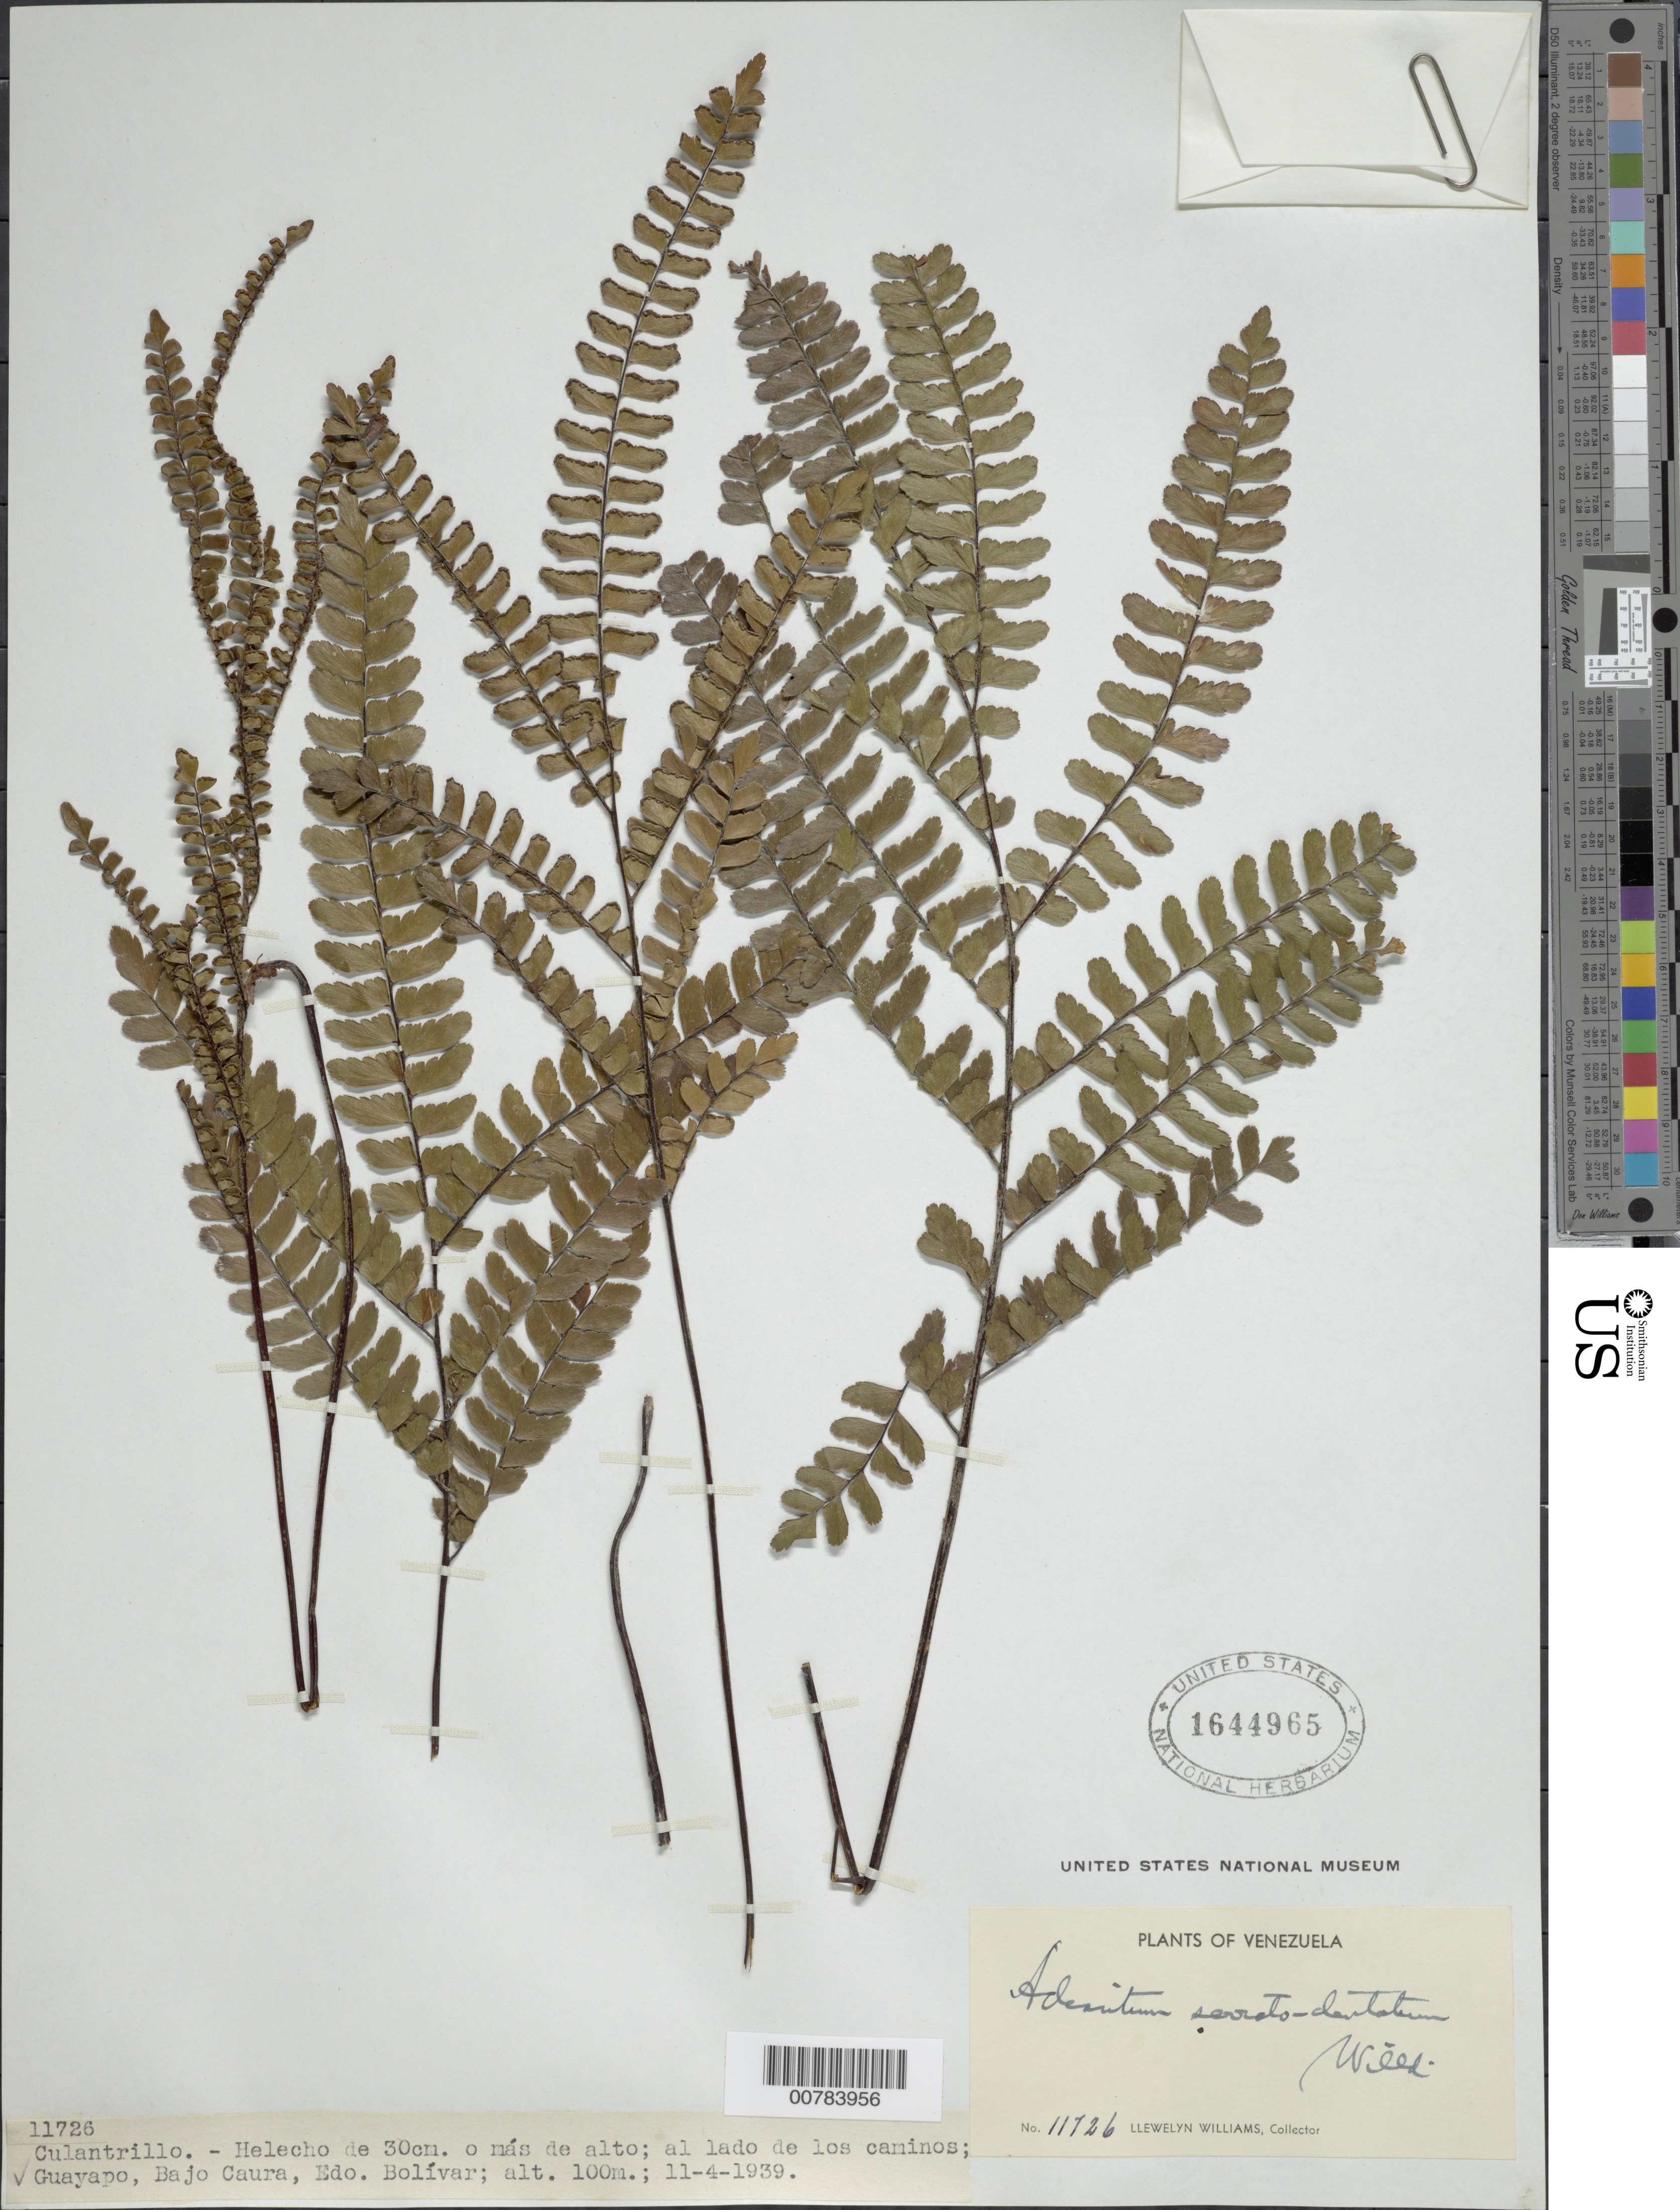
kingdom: Plantae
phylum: Tracheophyta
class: Polypodiopsida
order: Polypodiales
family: Pteridaceae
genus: Adiantum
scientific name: Adiantum serratodentatum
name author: Humb. & Bonpl. ex Willd.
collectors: Ll. Williams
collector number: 11726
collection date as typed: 11-Apr-39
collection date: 1939-04-11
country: Venezuela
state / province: Bolívar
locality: Guayapo, Bajo Caura, Culantrillo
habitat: Lado de los caminos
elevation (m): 100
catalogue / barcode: US 1644965